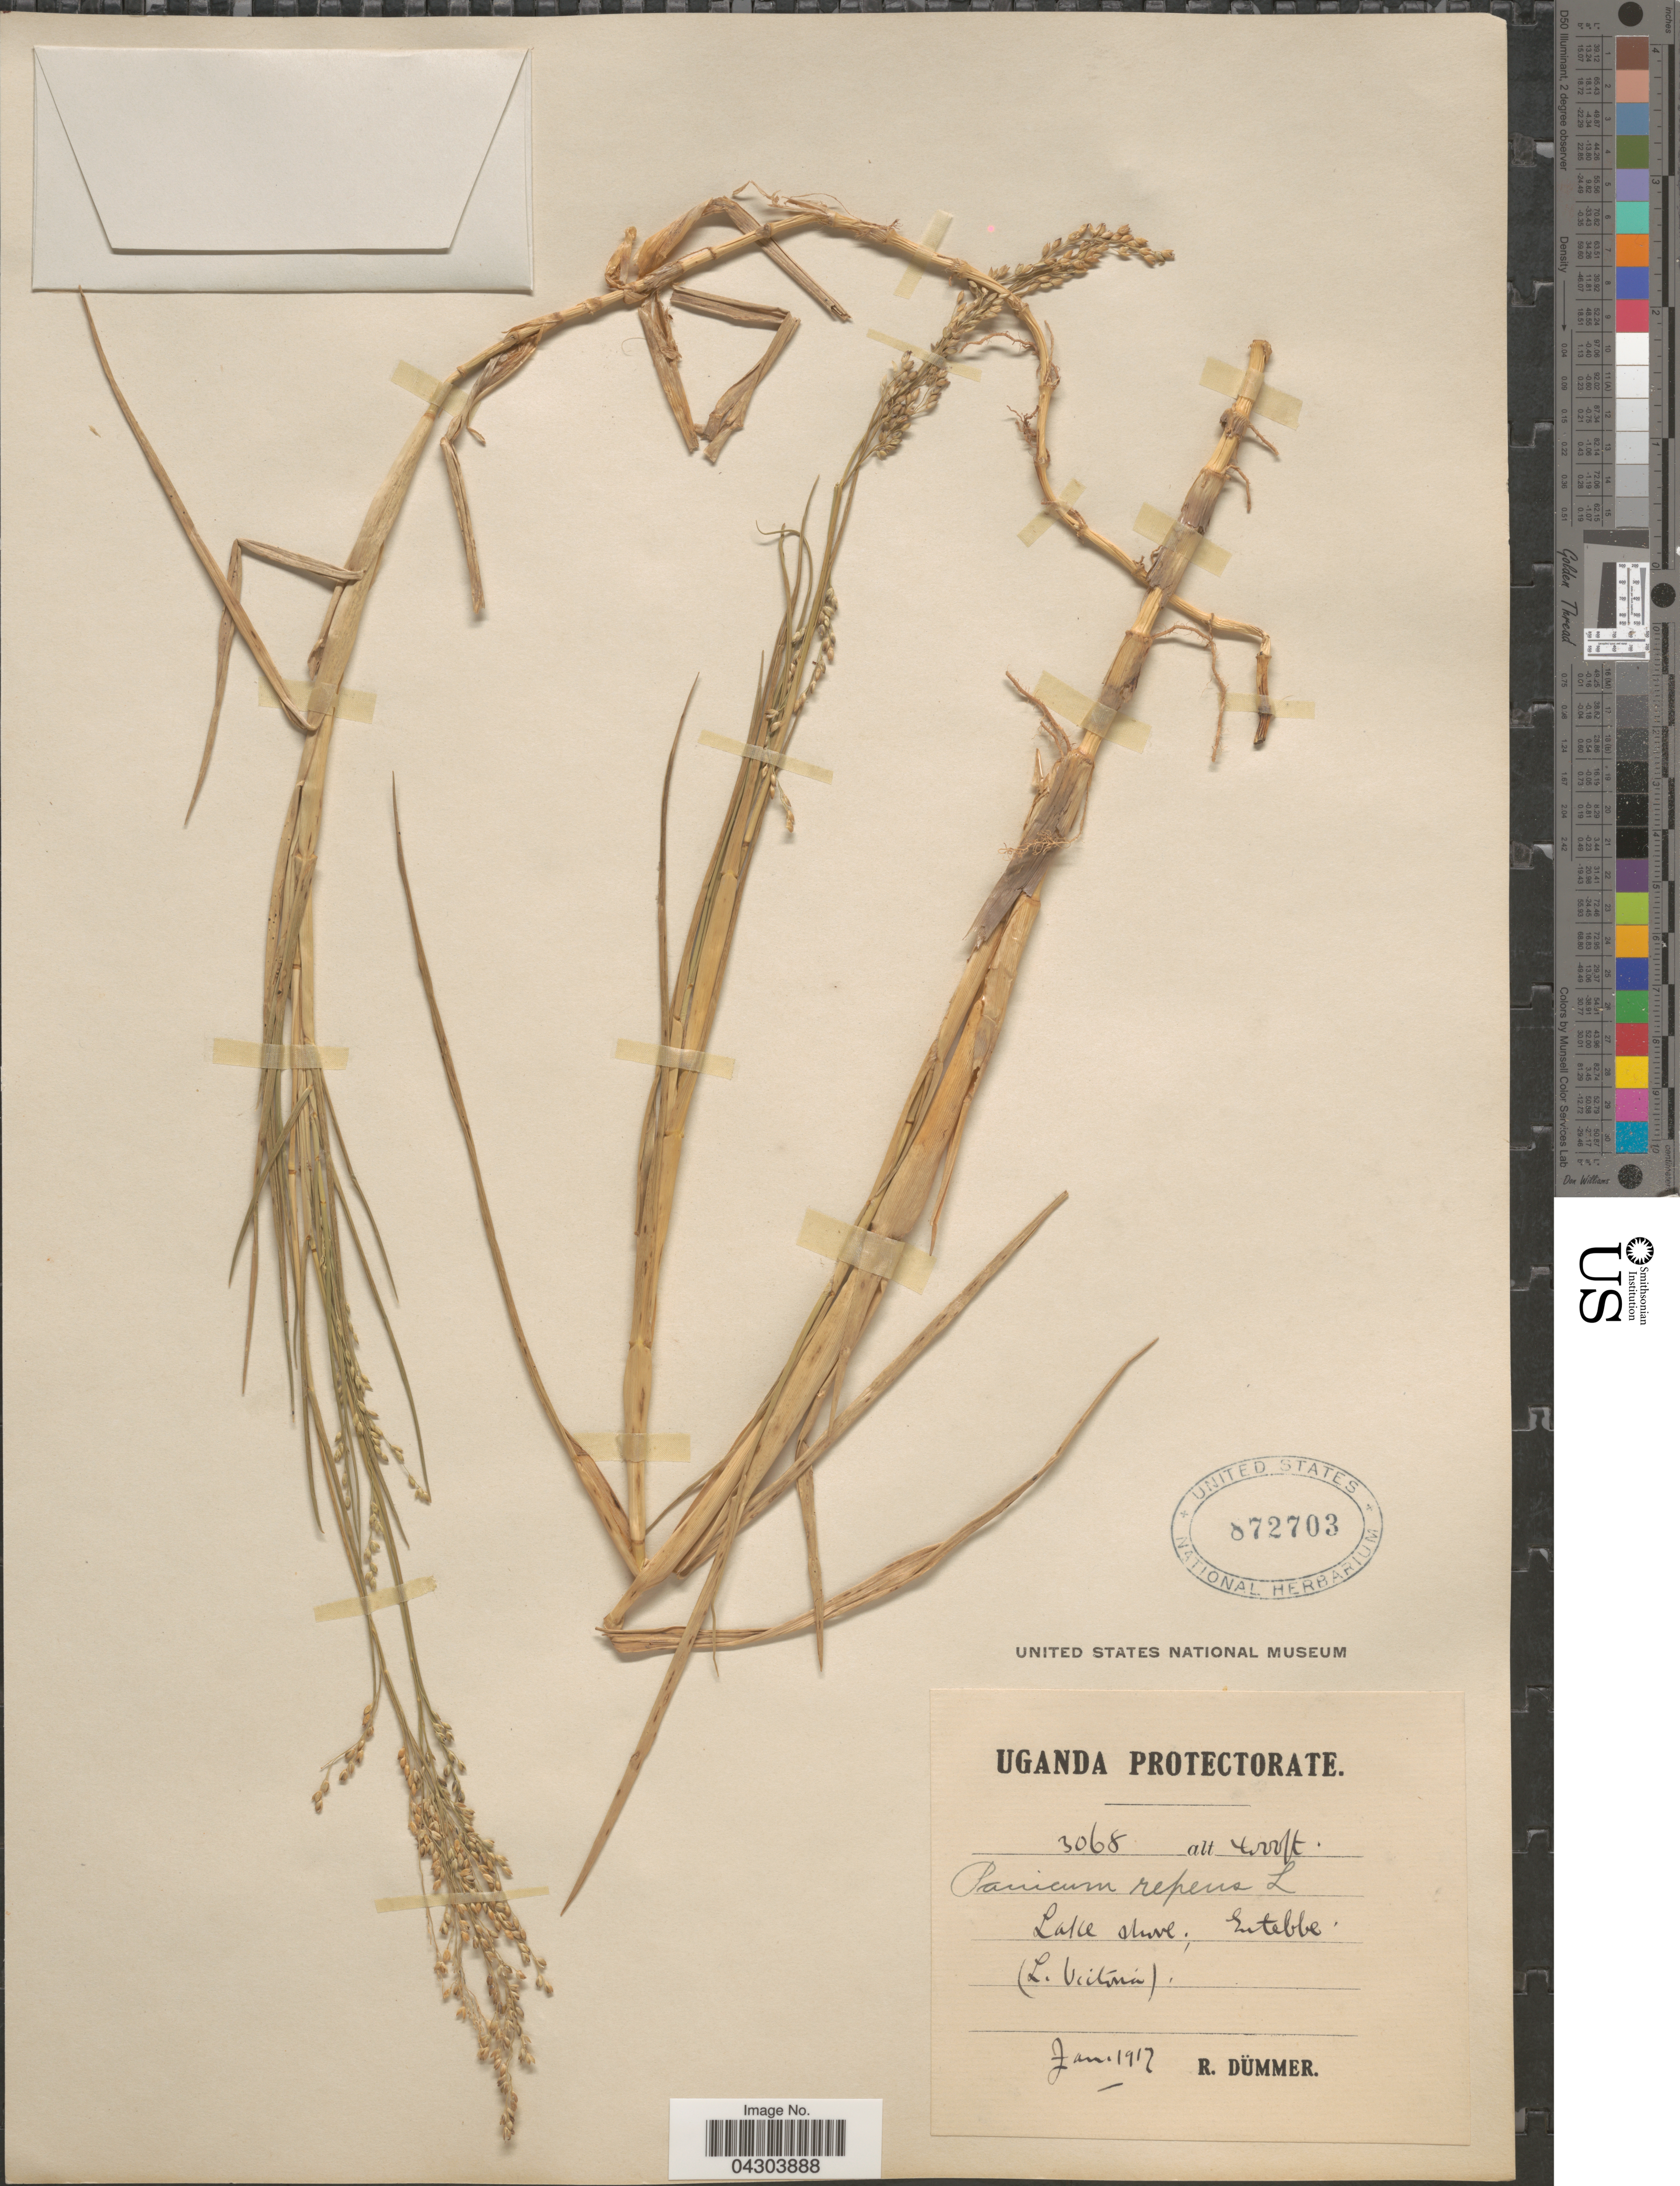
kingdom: Plantae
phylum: Tracheophyta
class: Liliopsida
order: Poales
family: Poaceae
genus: Panicum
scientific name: Panicum repens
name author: L.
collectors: R. Dümmer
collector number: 3068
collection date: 1917-01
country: Uganda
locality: Ugan Protectorate. Lake More; Entebbe. (L. Victoria).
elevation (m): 1219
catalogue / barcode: US 872703